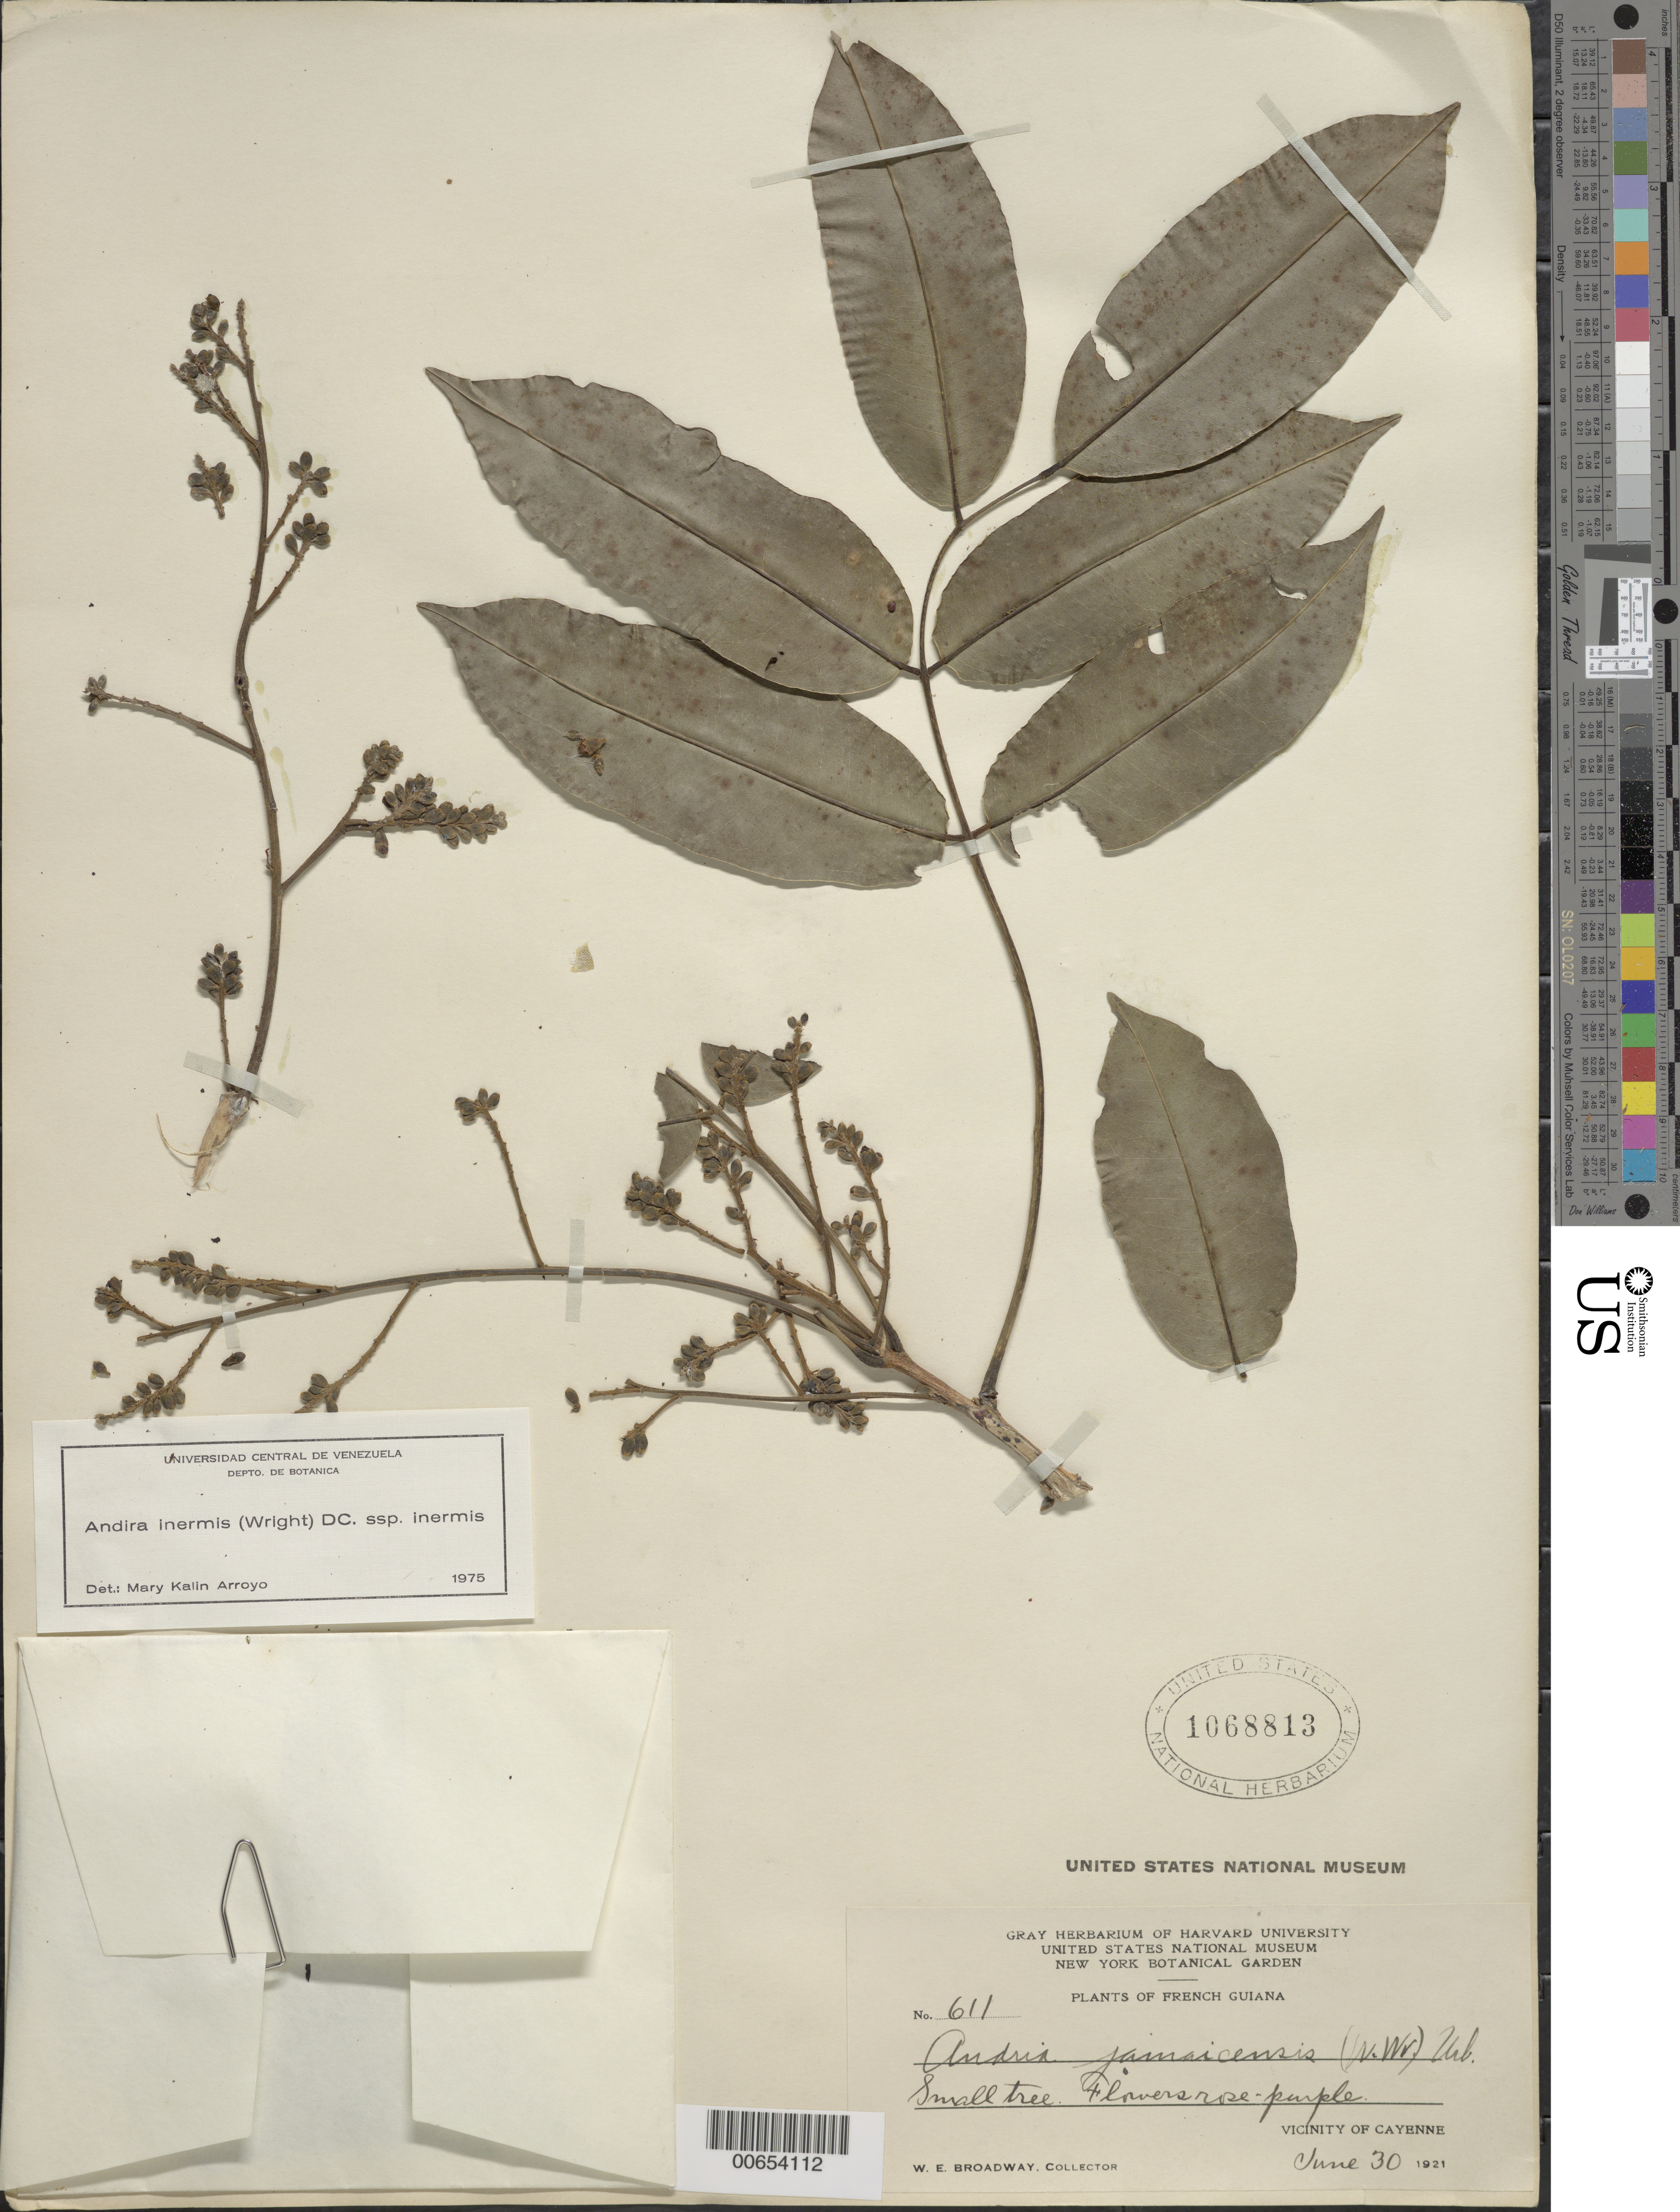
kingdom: Plantae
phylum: Tracheophyta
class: Magnoliopsida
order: Fabales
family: Fabaceae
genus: Andira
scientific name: Andira inermis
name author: (W. Wright) Kunth ex DC.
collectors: W. E. Broadway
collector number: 611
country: French Guiana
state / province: Cayenne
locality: Cayenne, vic.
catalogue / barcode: US 1068813